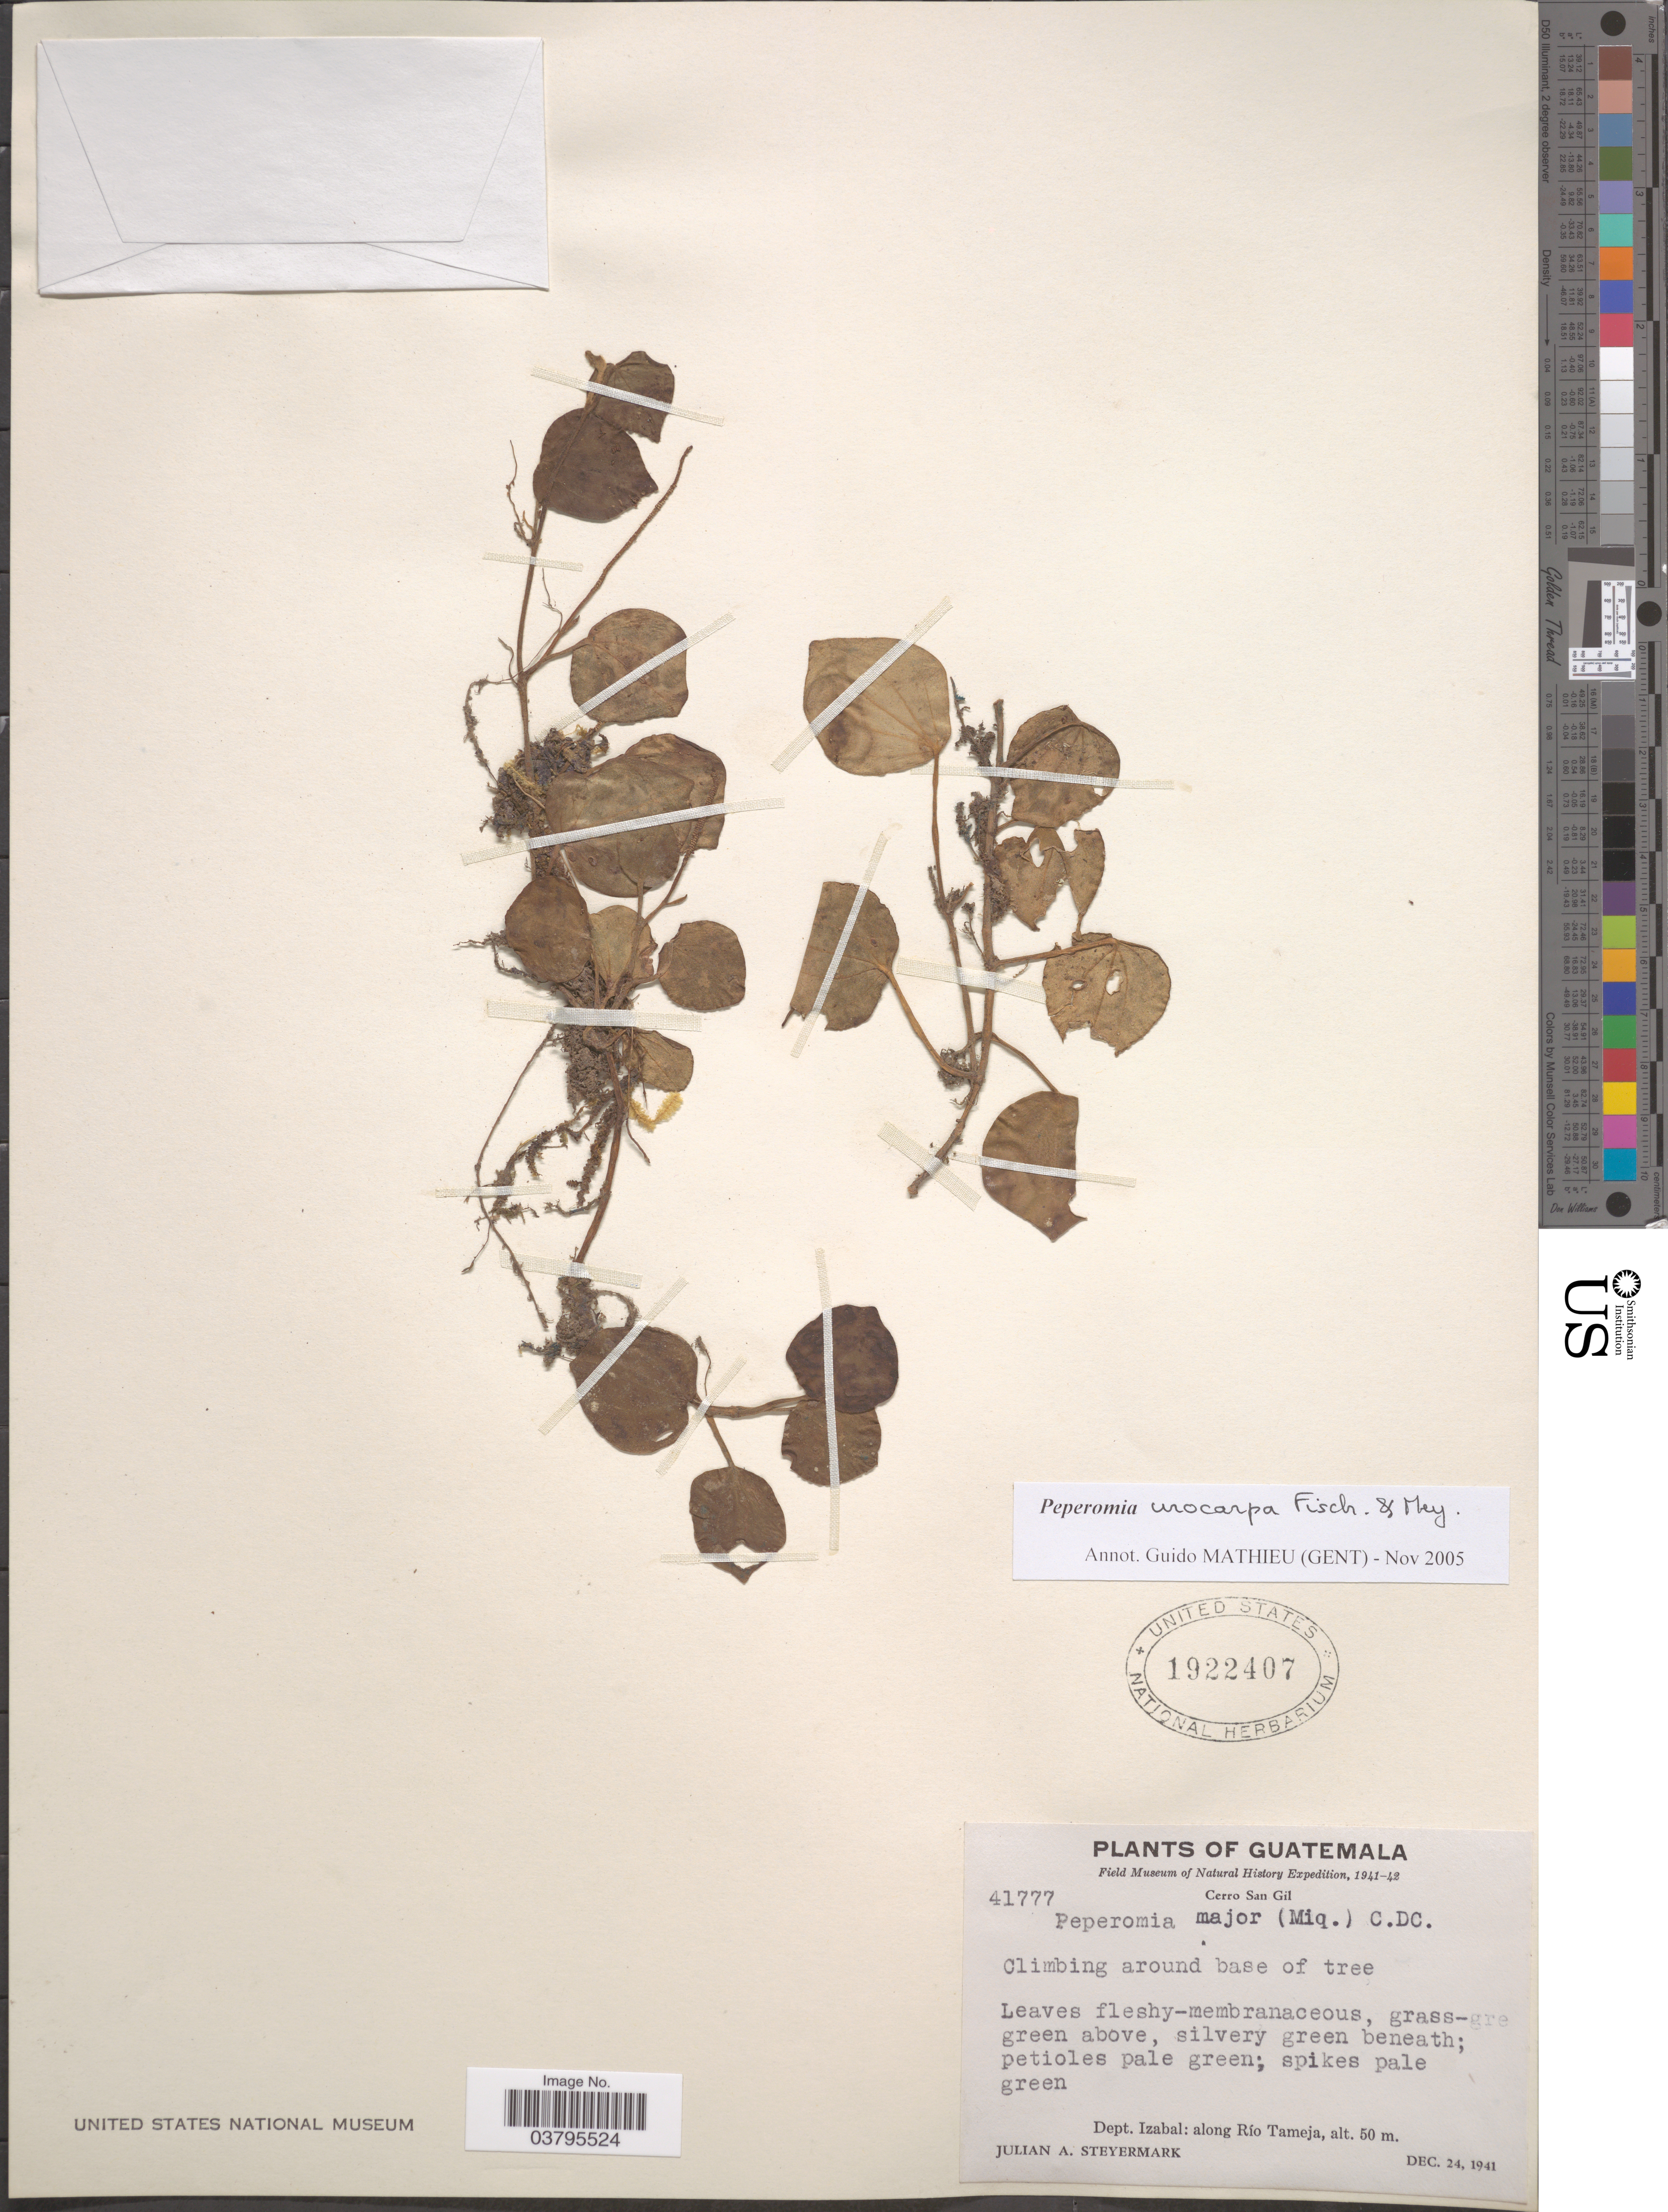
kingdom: Plantae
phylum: Tracheophyta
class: Magnoliopsida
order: Piperales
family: Piperaceae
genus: Peperomia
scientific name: Peperomia urocarpa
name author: Fisch. & C.A. Mey.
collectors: J. Steyermark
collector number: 41777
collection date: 1941-12-24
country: Guatemala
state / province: Izabal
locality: Cerro San Gil. Dept. Izabal: along Río Tameja.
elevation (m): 50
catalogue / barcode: US 1922407